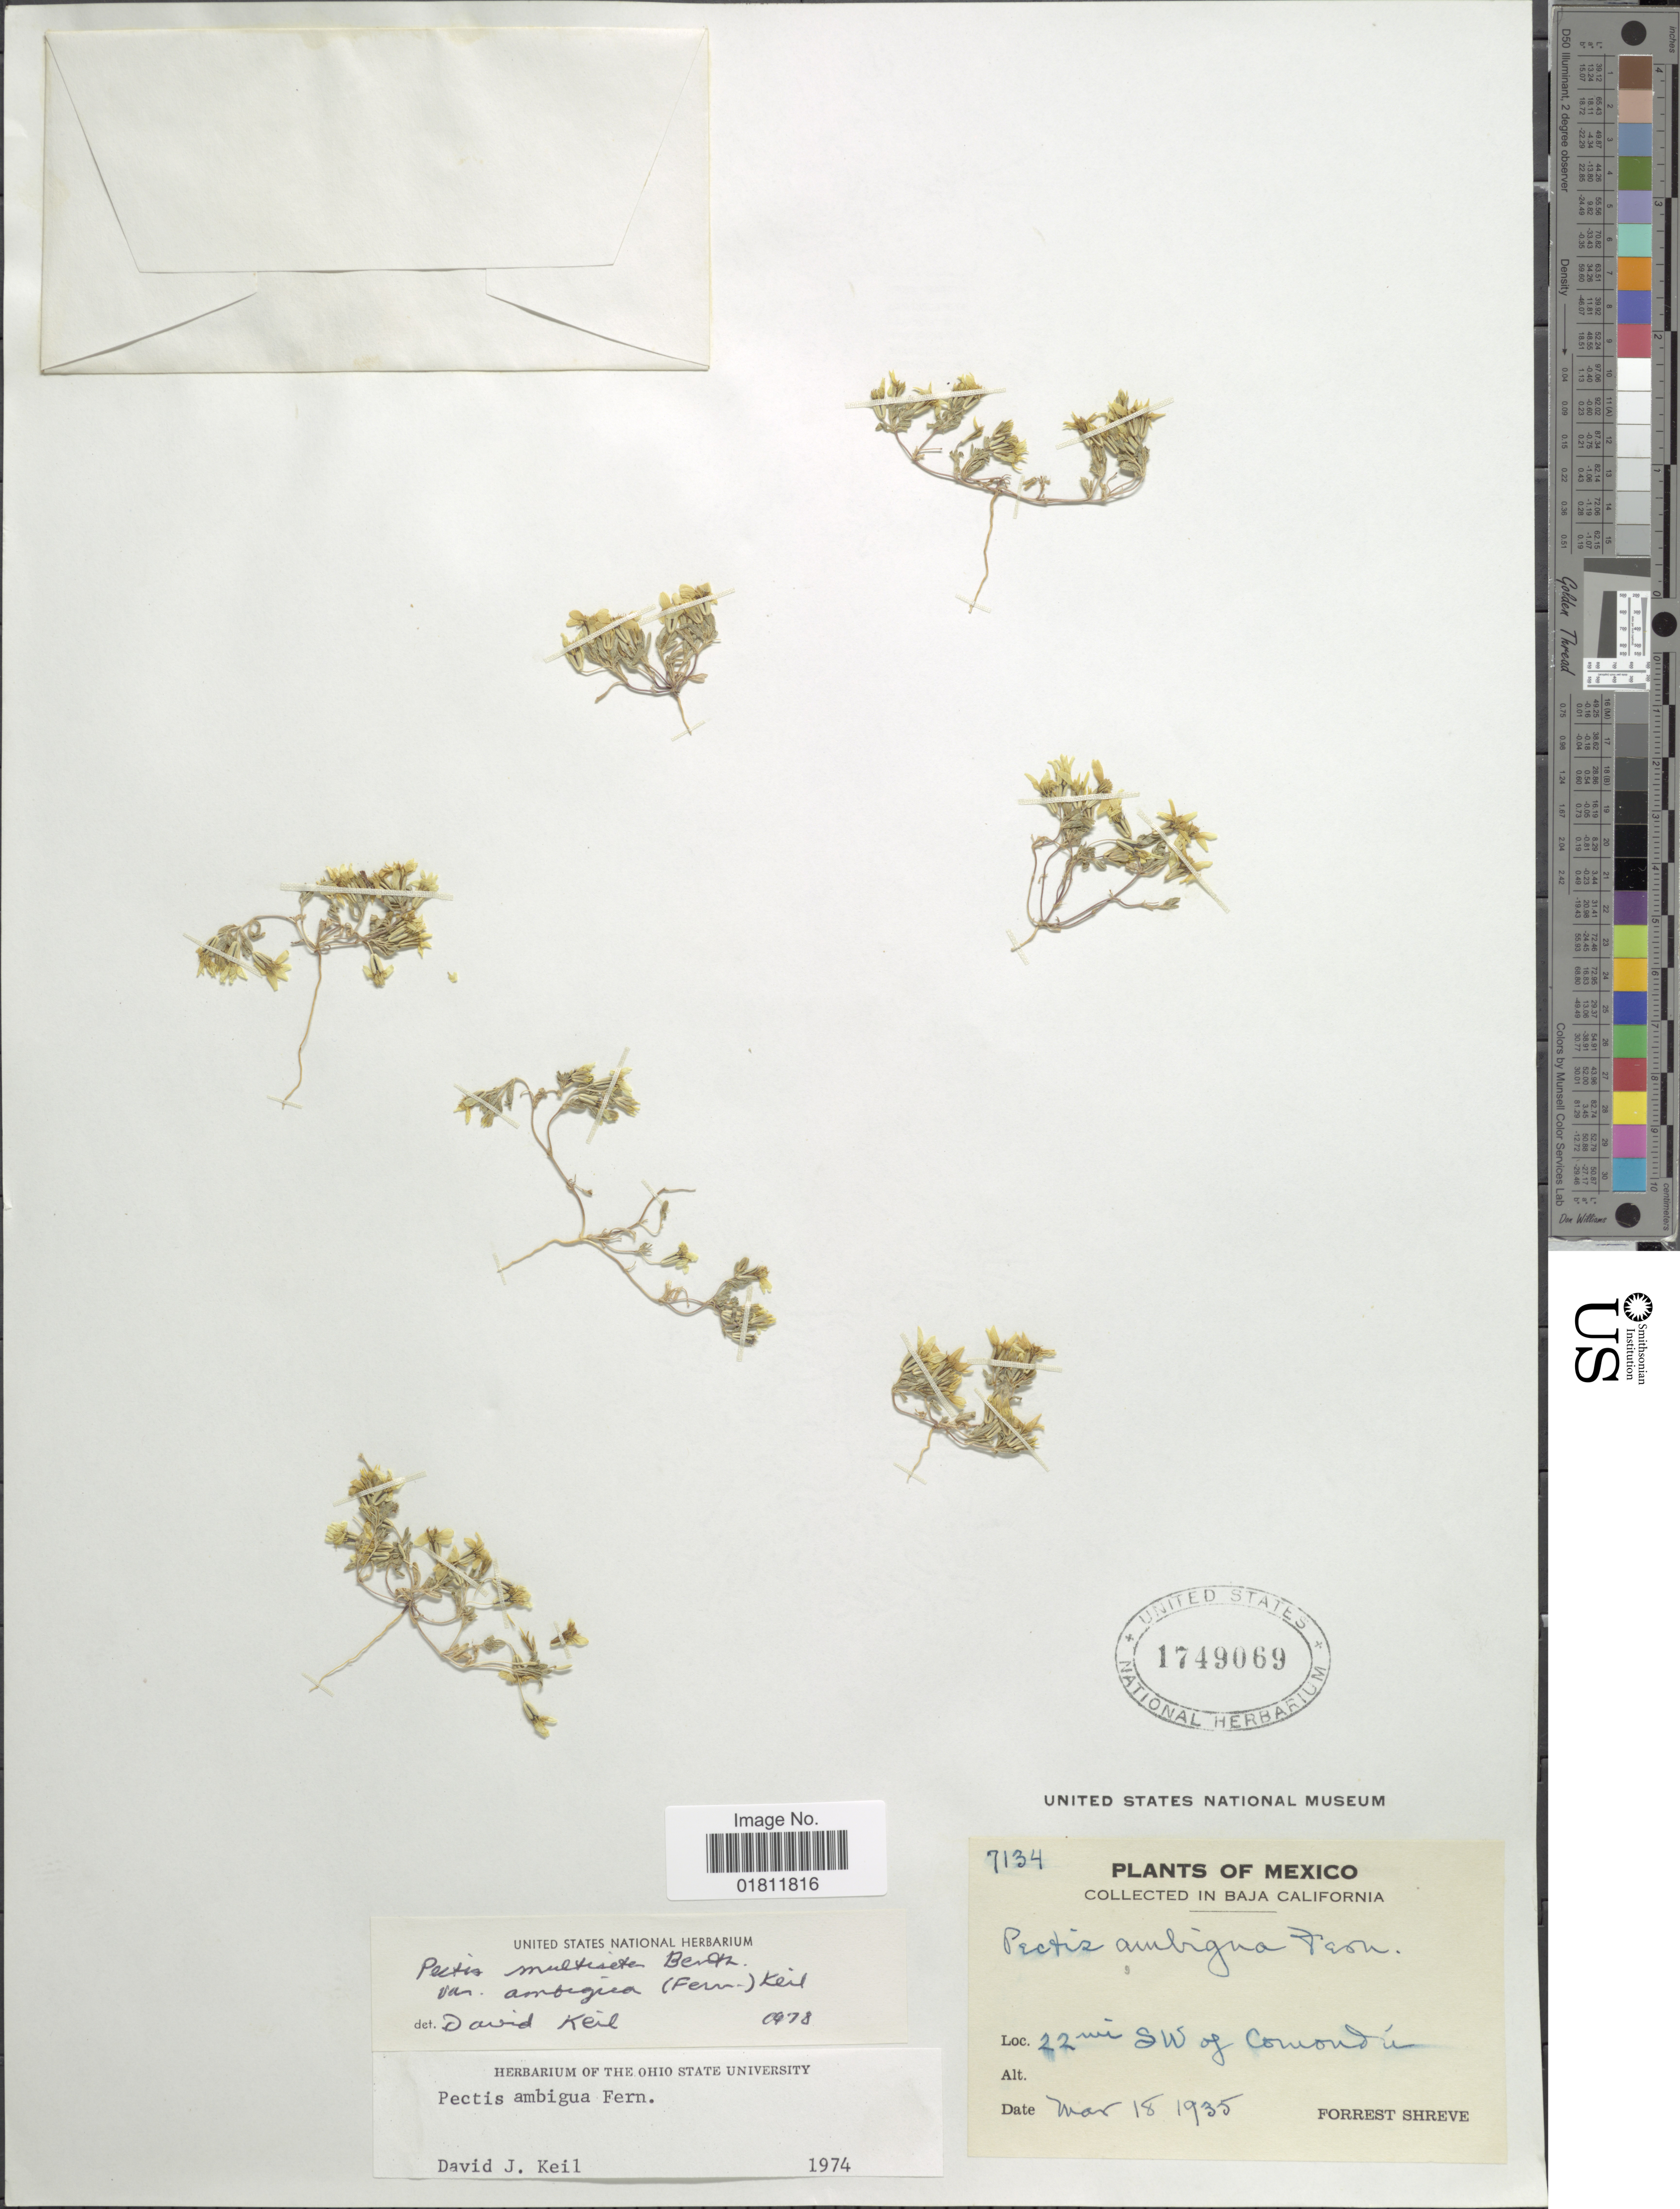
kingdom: Plantae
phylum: Tracheophyta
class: Magnoliopsida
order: Asterales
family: Asteraceae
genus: Pectis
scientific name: Pectis multiceps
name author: Urb.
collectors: F. Shreve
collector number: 7134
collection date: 1935-03-18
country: Mexico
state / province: Baja California Sur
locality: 22 mi SW of Camondu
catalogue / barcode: US 1749069